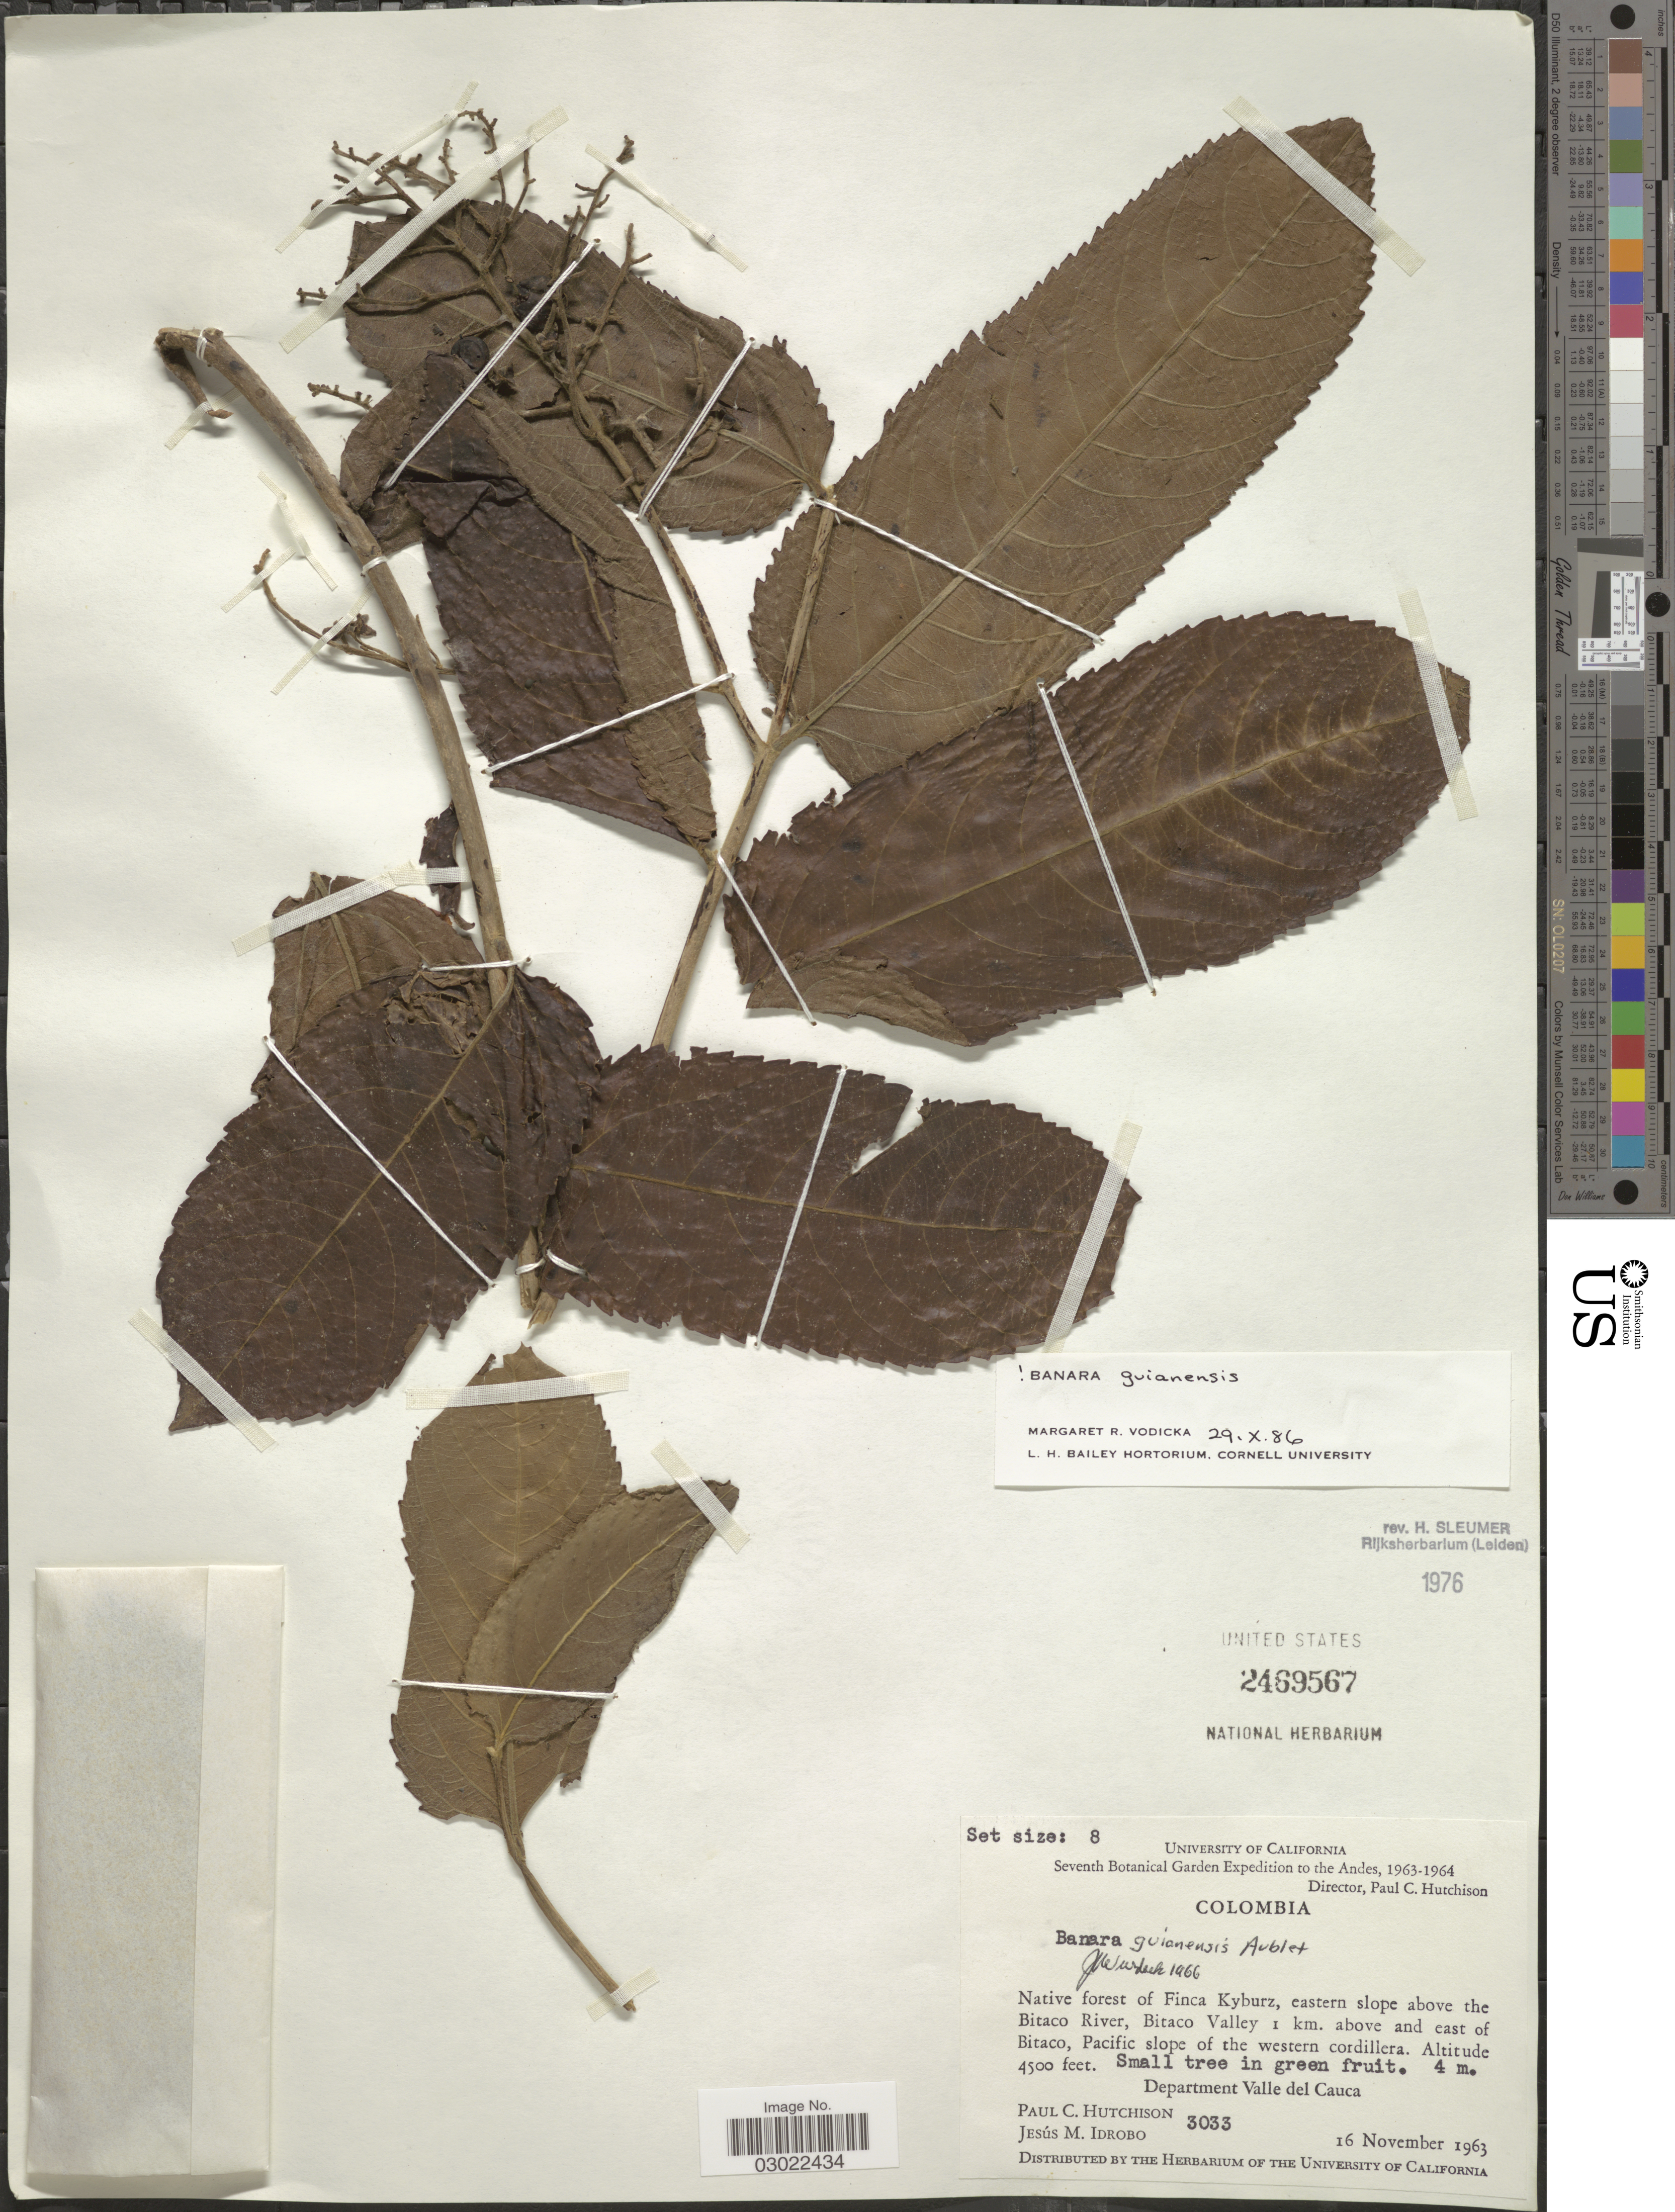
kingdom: Plantae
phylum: Tracheophyta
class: Magnoliopsida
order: Malpighiales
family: Salicaceae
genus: Banara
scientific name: Banara guianensis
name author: Aubl.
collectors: P. C. Hutchison & J. M. Idrobo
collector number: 3033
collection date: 1963-11-16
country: Colombia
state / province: Valle del Cauca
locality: Native forest of Finca Kyburz, eastern slope above the Bitaco River, Bitaco Valley 1 km. above and east of Bitaco, Pacific slope of the western cordillera. Department Valle del Cauca.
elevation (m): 1372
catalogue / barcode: US 2469567